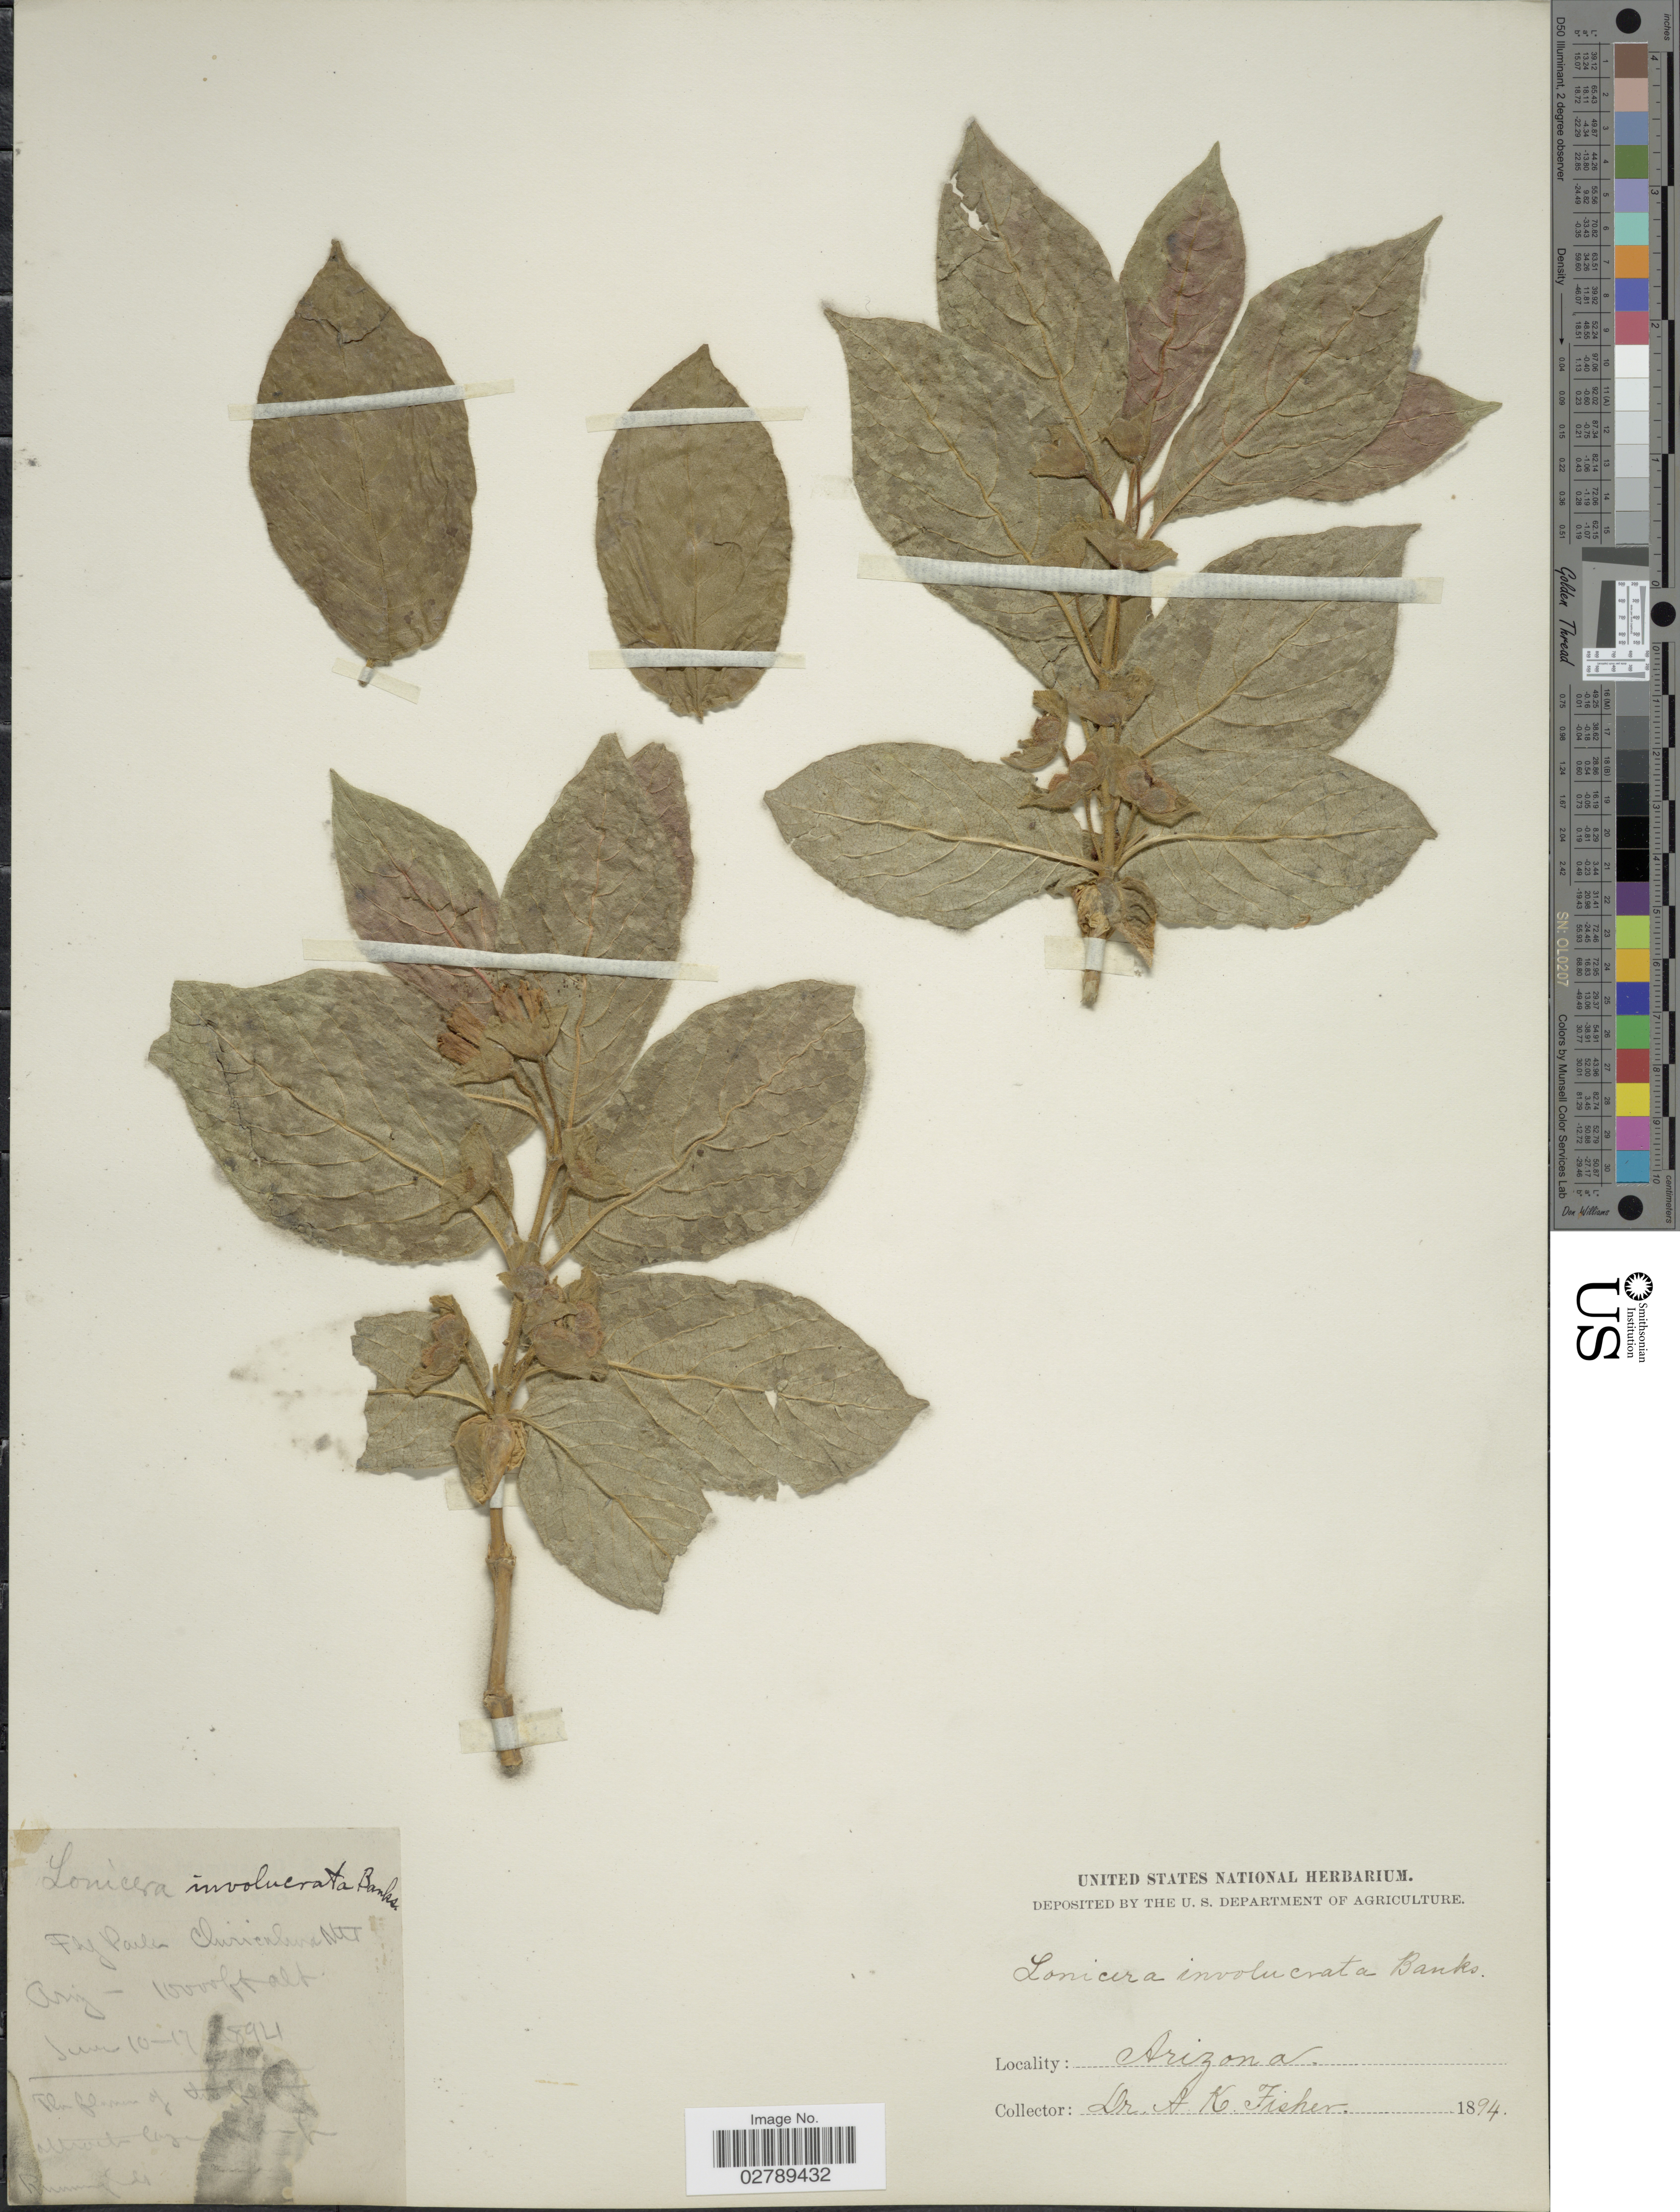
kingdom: Plantae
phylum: Tracheophyta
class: Magnoliopsida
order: Dipsacales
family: Caprifoliaceae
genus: Lonicera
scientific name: Lonicera involucrata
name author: (Richardson) Banks ex Spreng.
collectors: A. K. Fisher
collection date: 1894-06-10/1894-06-17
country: United States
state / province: Arizona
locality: Chiricahua Mts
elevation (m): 3048